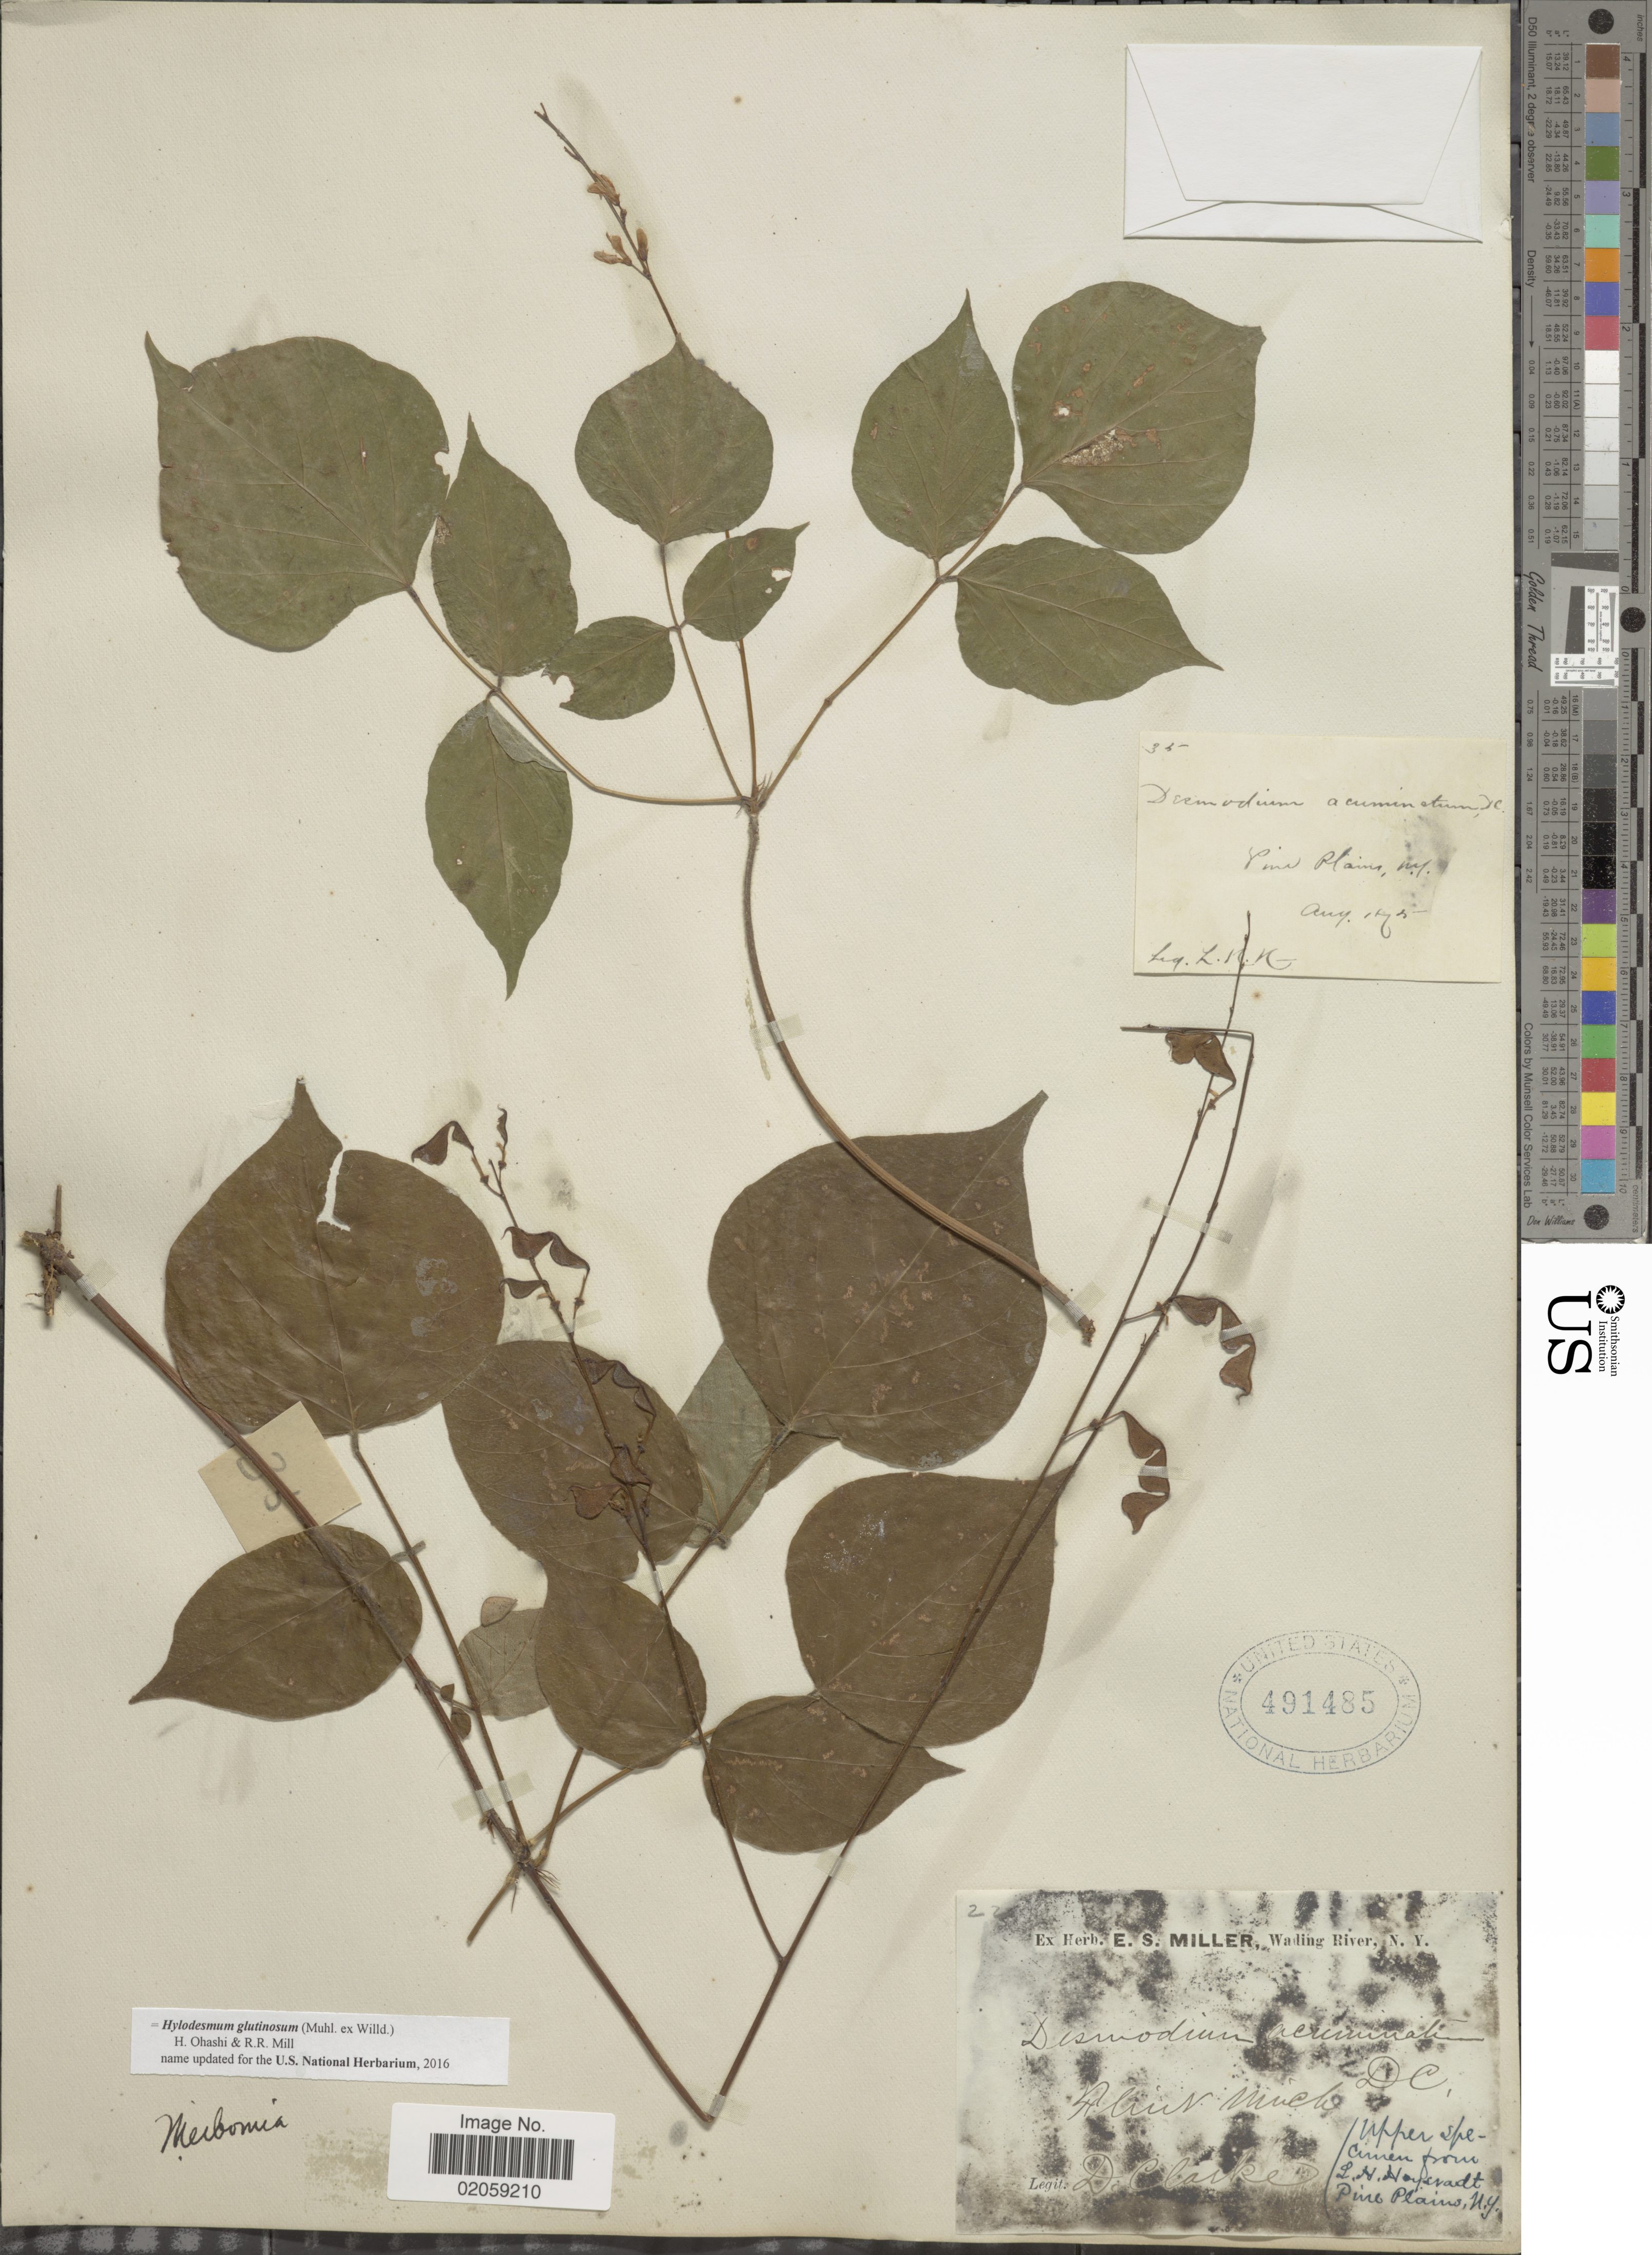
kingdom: Plantae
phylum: Tracheophyta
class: Magnoliopsida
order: Fabales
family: Fabaceae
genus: Hylodesmum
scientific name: Hylodesmum glutinosum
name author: (Muhl. ex Willd.) H. Ohashi & R.R. Mill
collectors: D. Clarke & L. Hoysradt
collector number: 22/35?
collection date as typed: Transcribed d/m/y: 1/8/75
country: United States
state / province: Michigan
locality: Aliun, Mich., Pine Plains, N.Y.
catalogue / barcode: US 491485